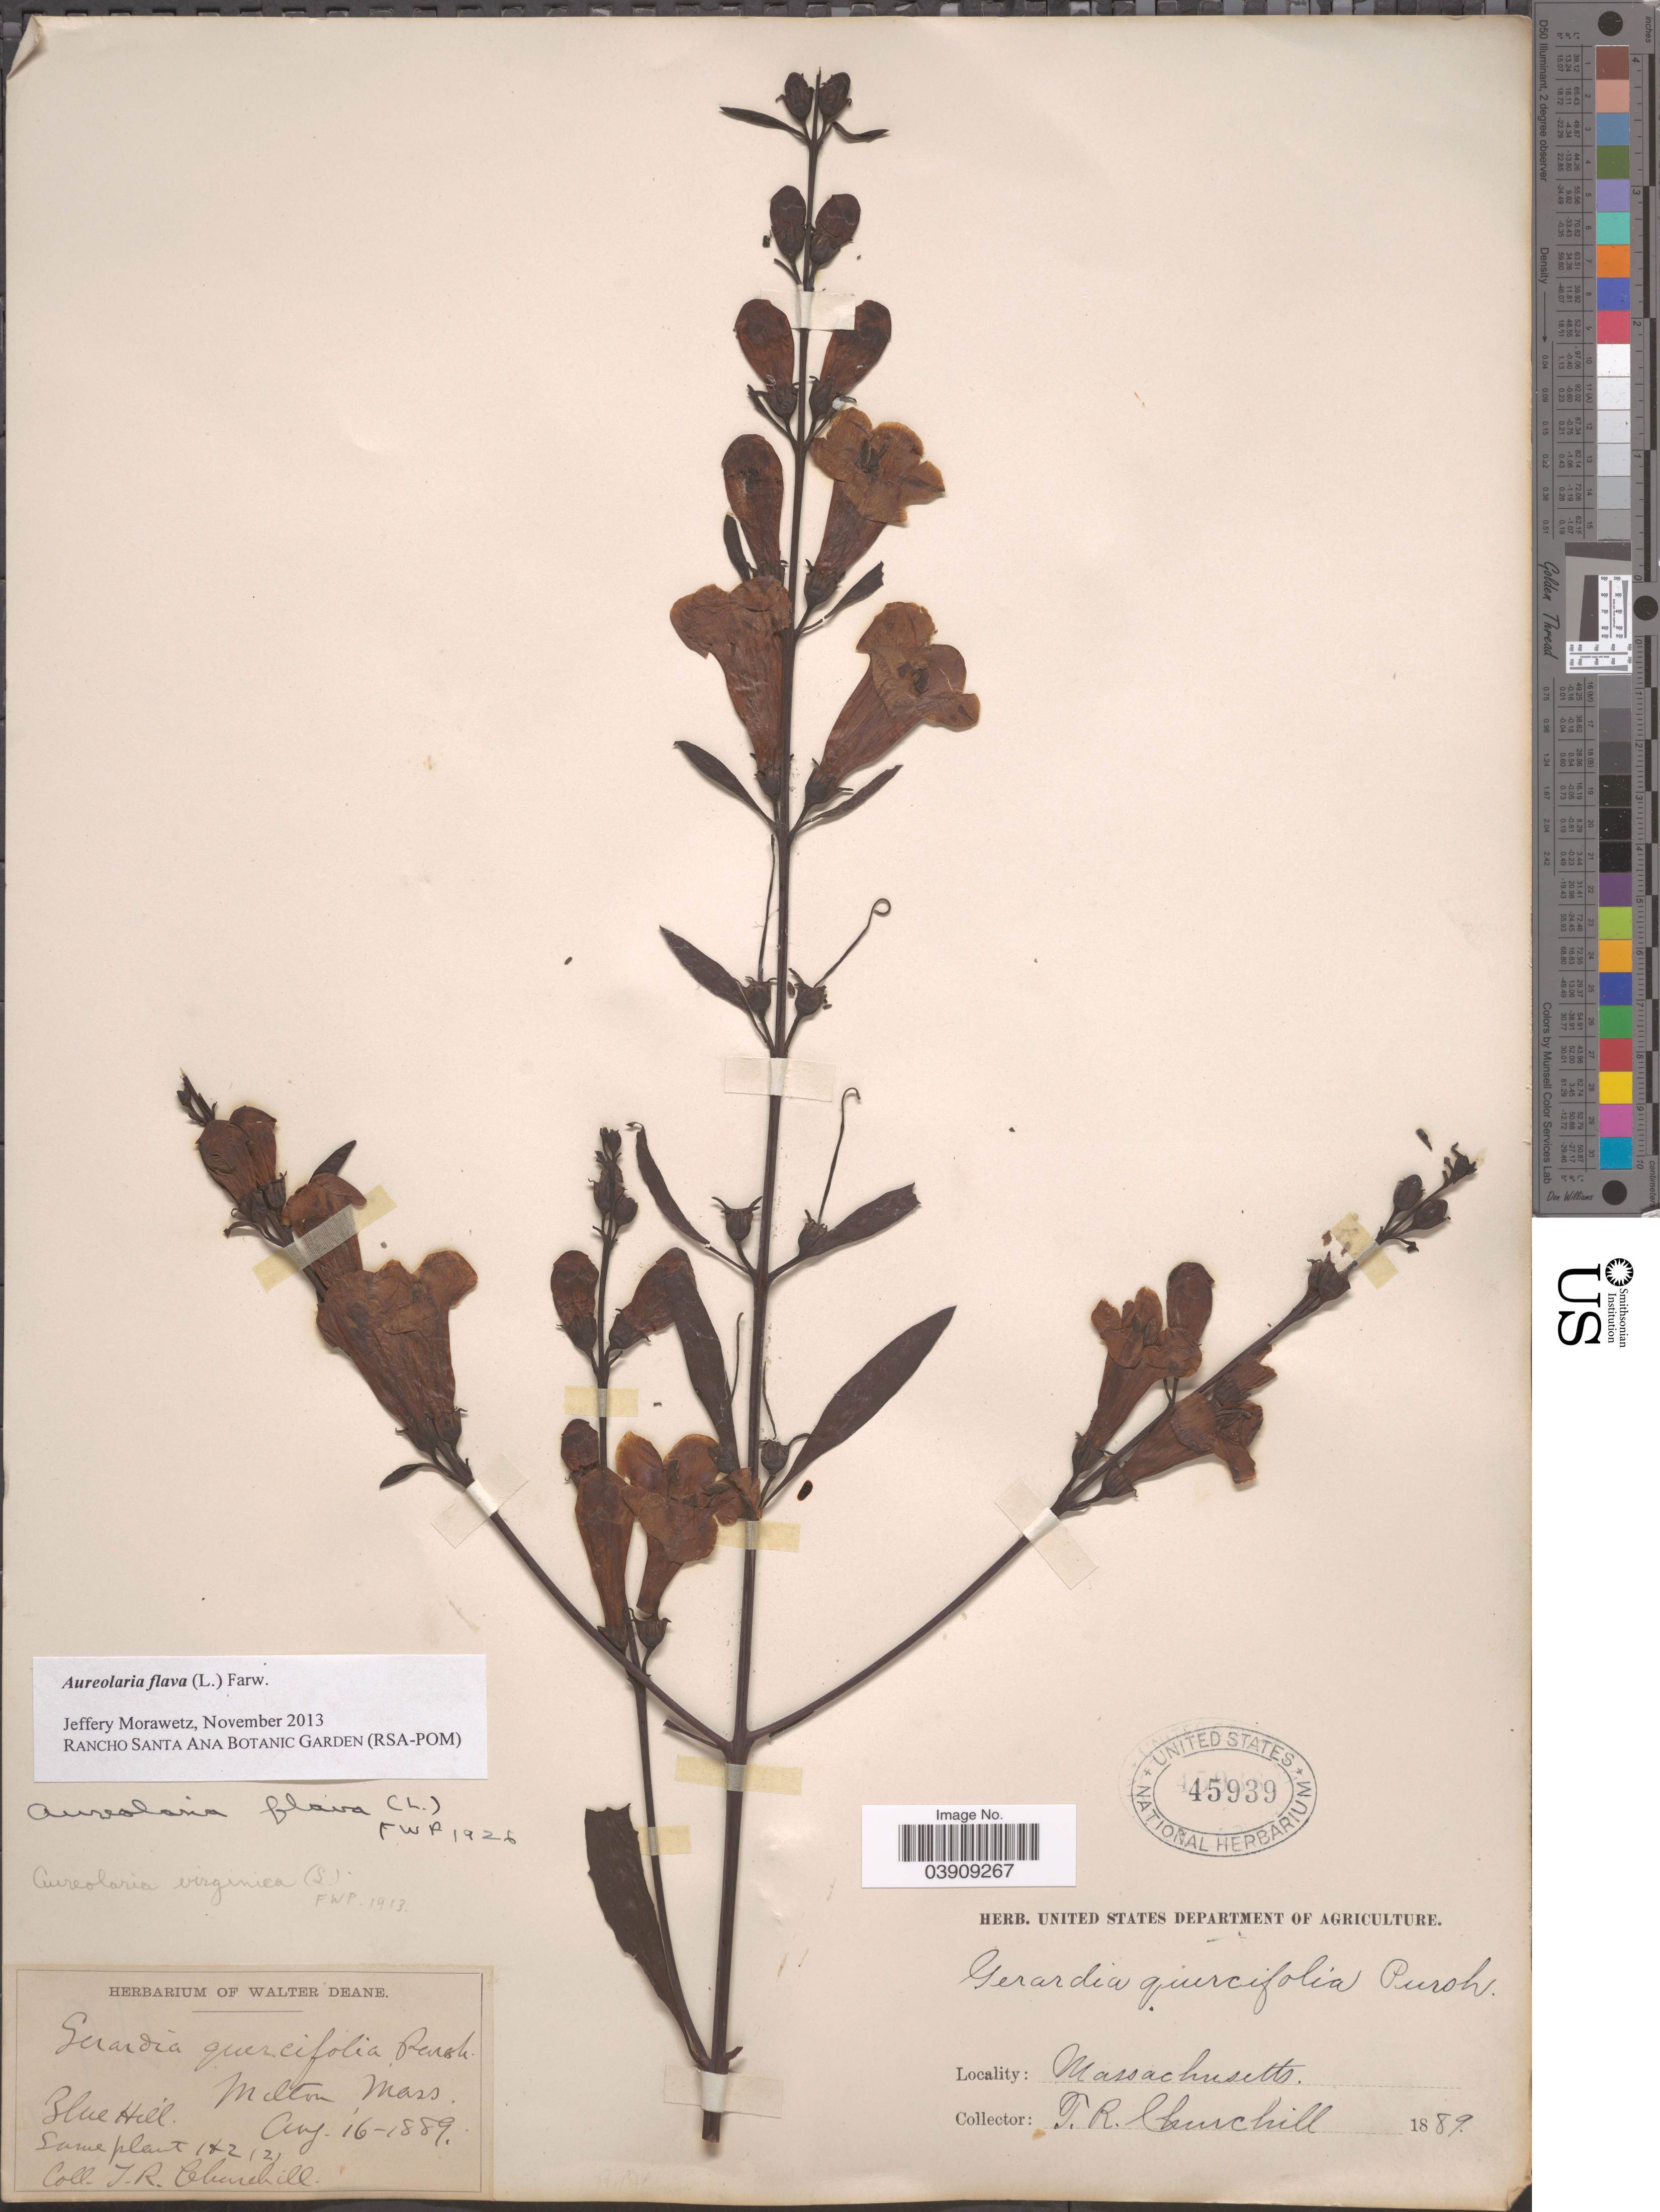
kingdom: Plantae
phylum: Tracheophyta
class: Magnoliopsida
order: Lamiales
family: Orobanchaceae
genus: Aureolaria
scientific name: Aureolaria flava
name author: (L.) Farw.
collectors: T. Churchill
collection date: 1889-08-16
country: United States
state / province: Massachusetts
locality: Milton. Blue Hill.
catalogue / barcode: US 45939